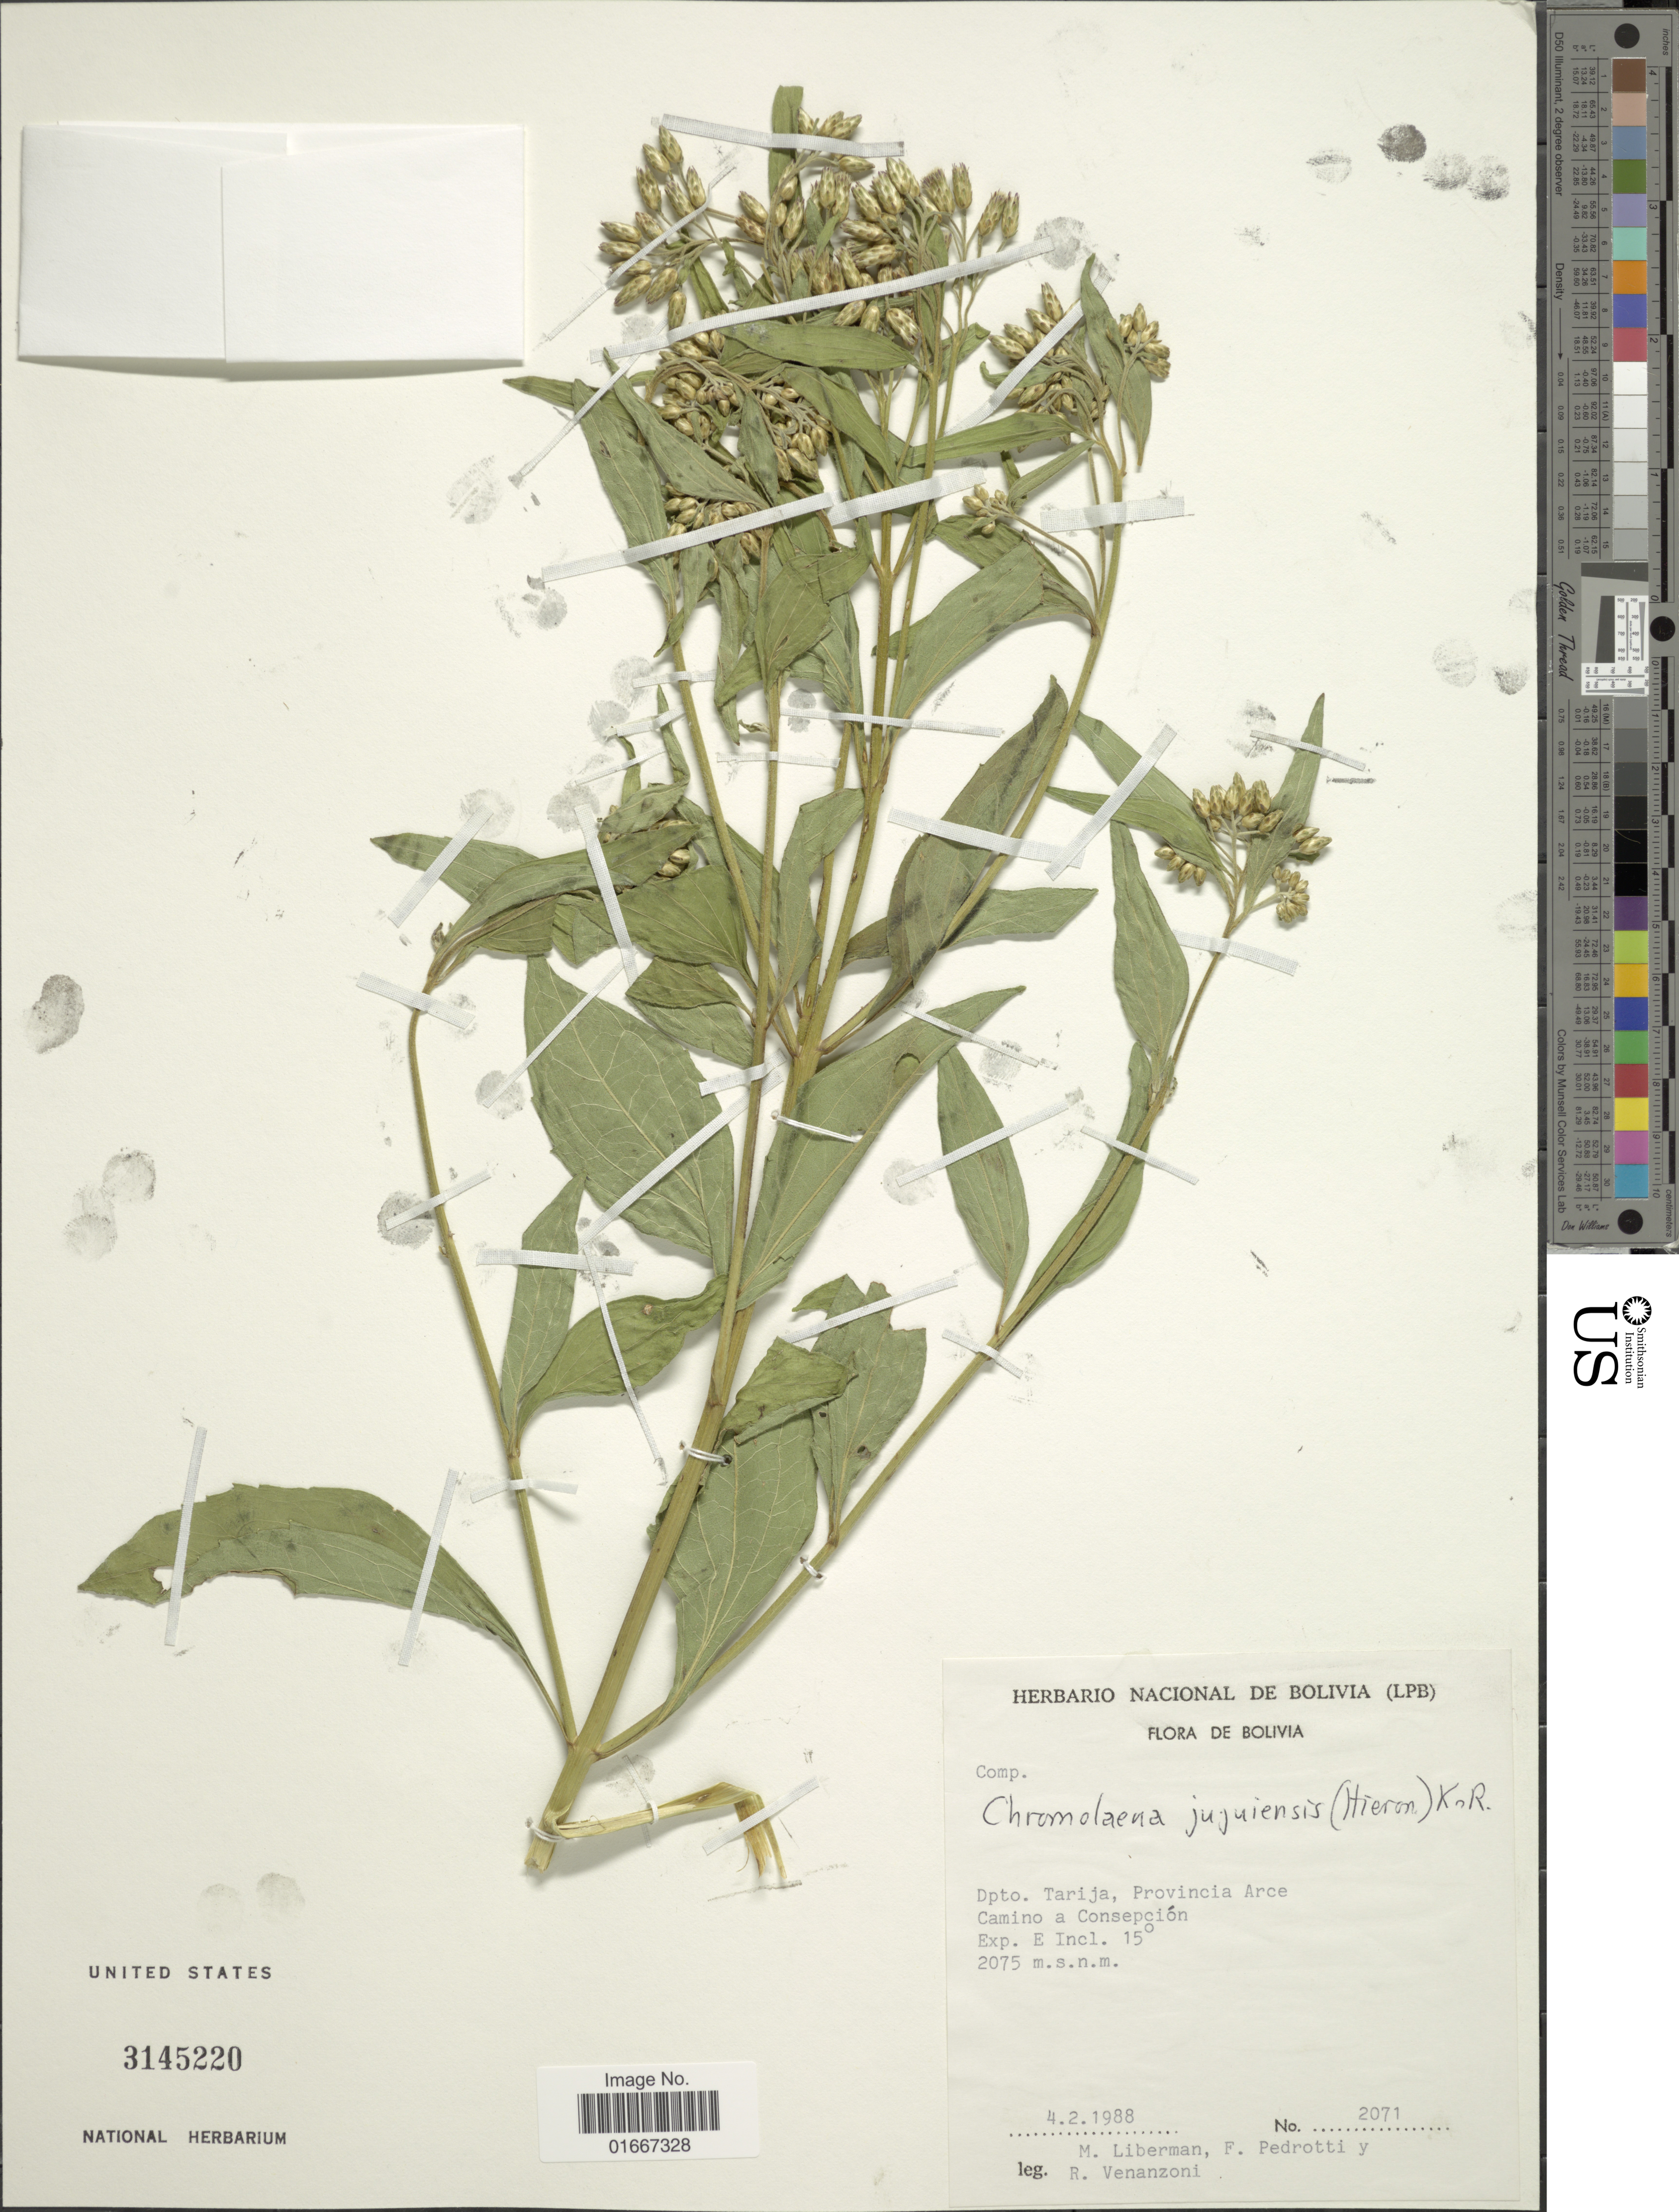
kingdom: Plantae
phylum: Tracheophyta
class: Magnoliopsida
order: Asterales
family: Asteraceae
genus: Chromolaena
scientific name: Chromolaena jujuiensis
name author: (Hieron.) R.M. King & H. Rob.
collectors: M. Liberman, F. Pedrotti & R. Venanzoni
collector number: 2071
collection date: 1988-02-04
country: Bolivia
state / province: Tarija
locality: Provincia Arce, Camino a Consepcion, Exp. E Incl. 15 °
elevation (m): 2075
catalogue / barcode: US 3145220